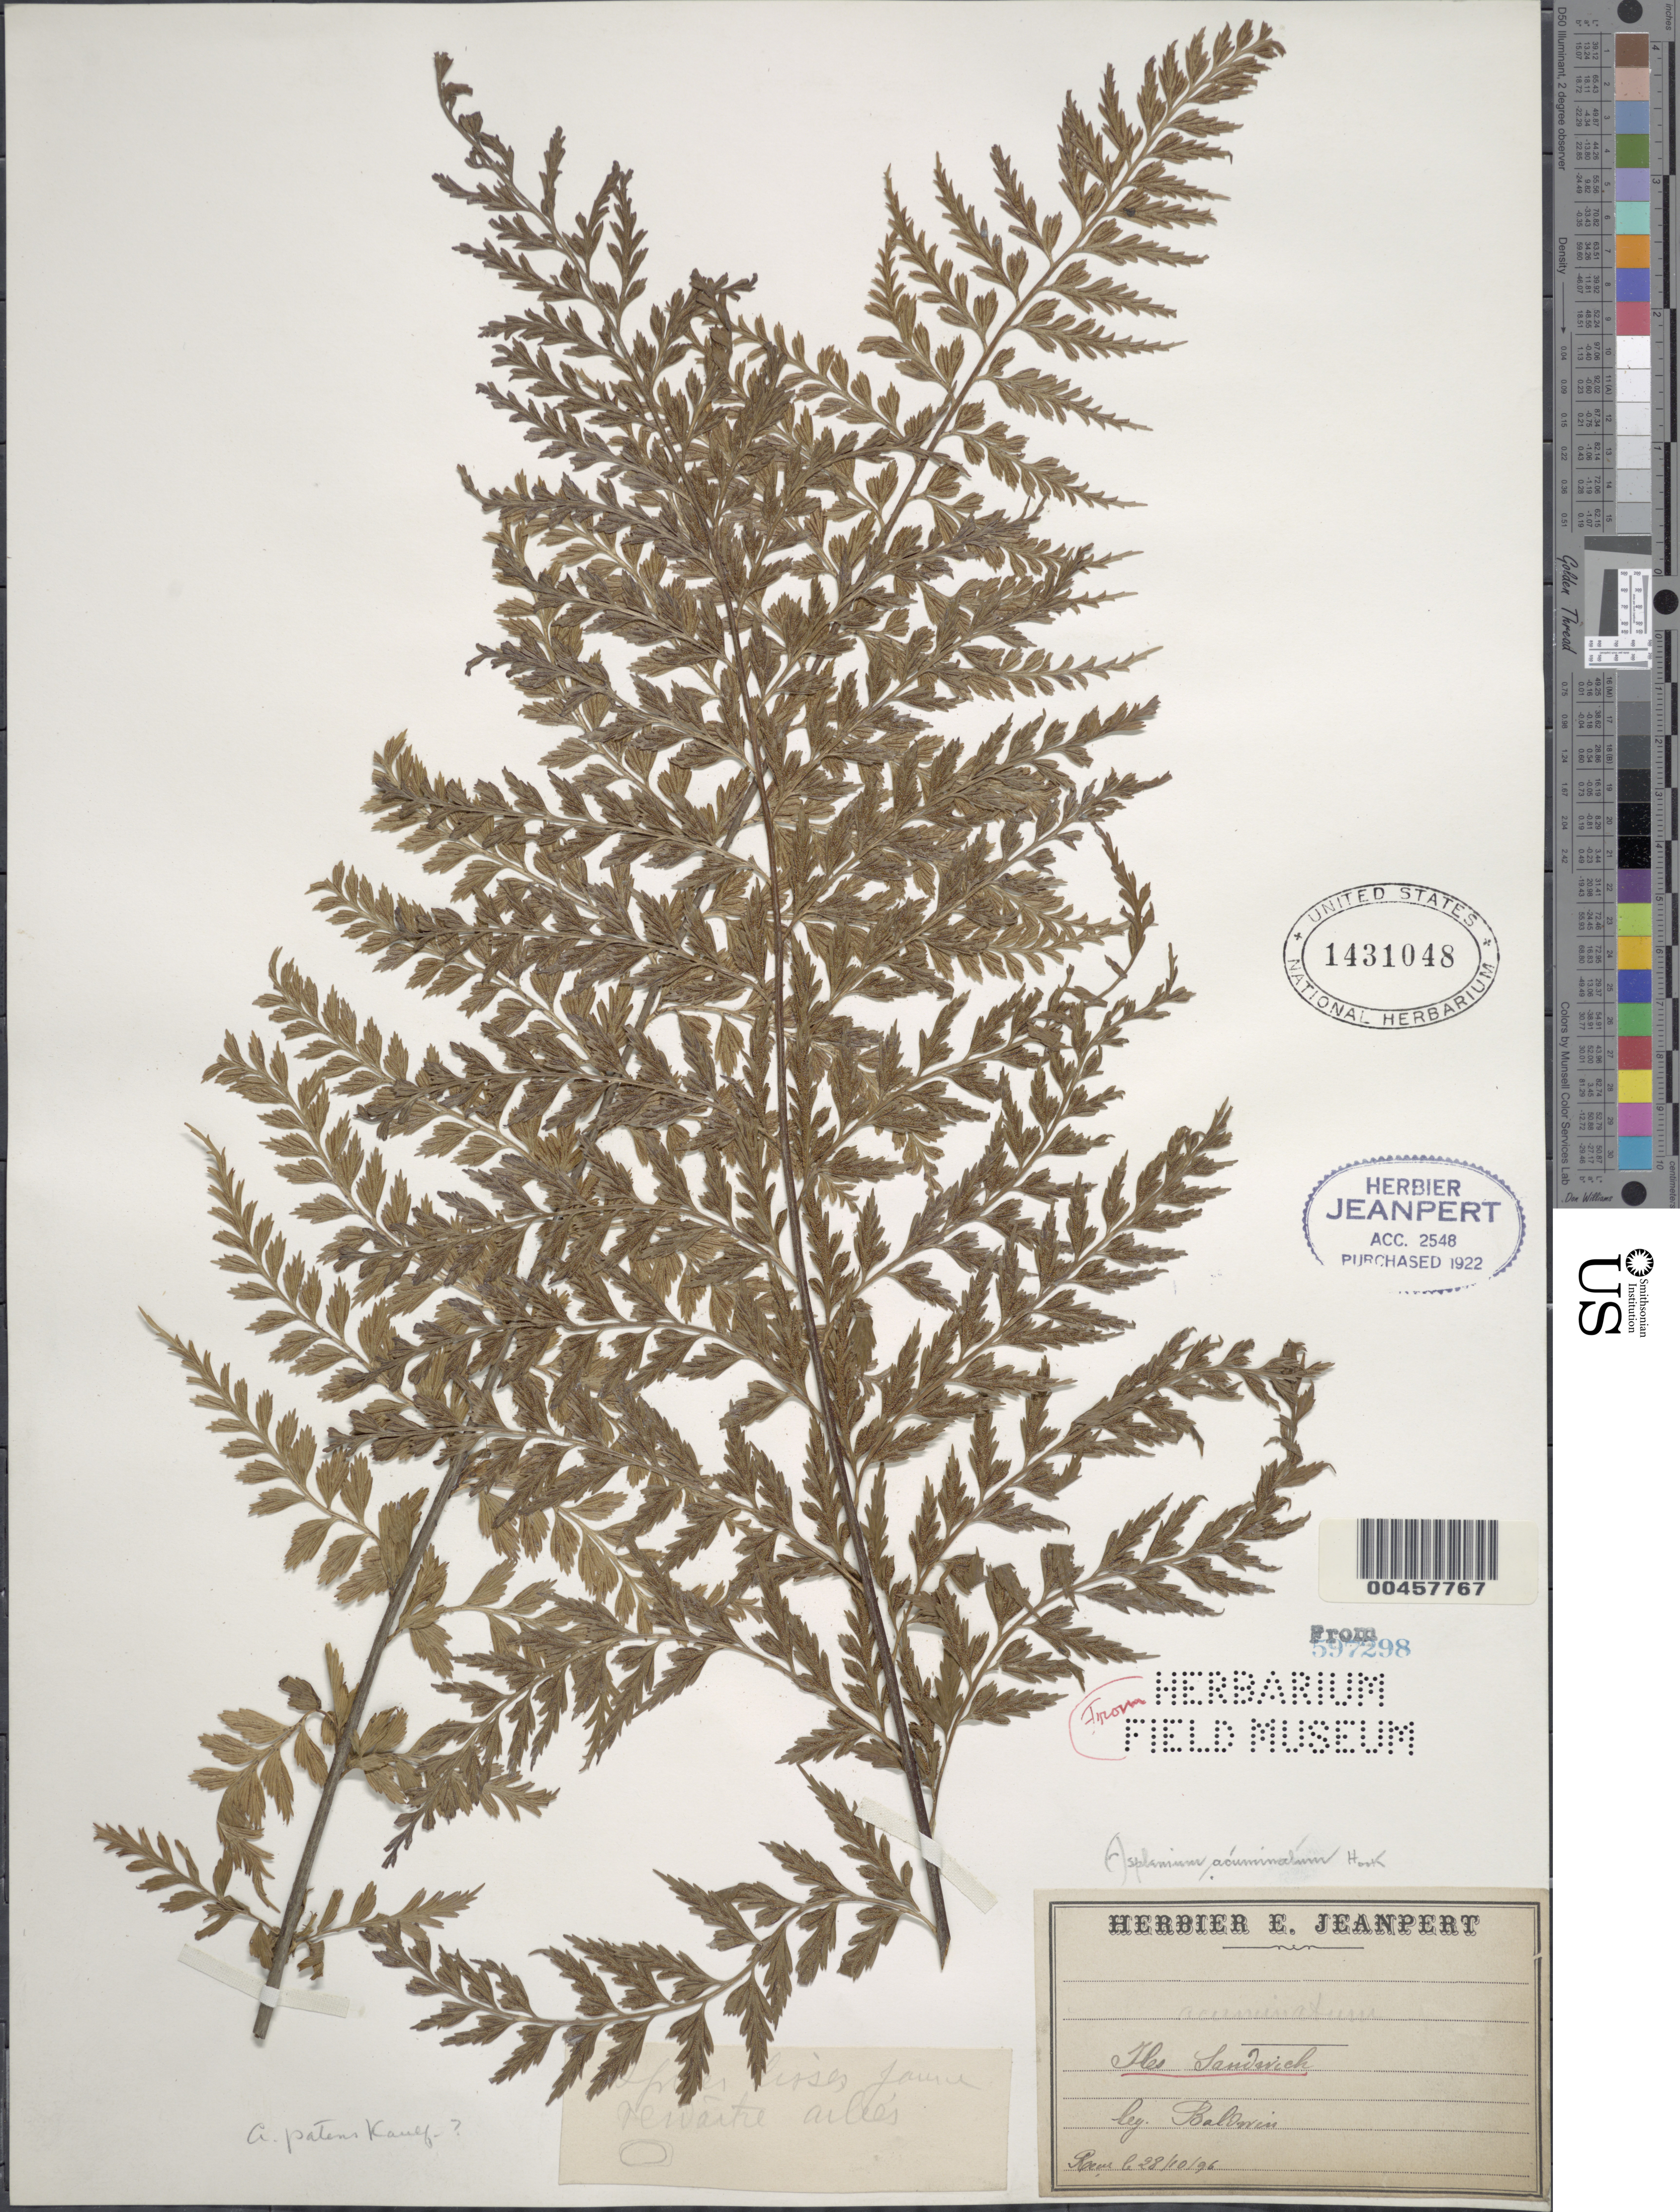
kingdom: Plantae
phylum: Tracheophyta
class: Polypodiopsida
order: Polypodiales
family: Aspleniaceae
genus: Asplenium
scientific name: Asplenium adiantum-nigrum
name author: L.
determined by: Wagner, W. L., (BOT), Smithsonian Institution - National Museum of Natural History (UNITED STATES)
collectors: E. Jeanpert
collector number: C 28/10/96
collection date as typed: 28 Oct 1896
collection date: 1896-10-28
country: United States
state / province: Hawaii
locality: Iles Sandwich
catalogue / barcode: US 1431048